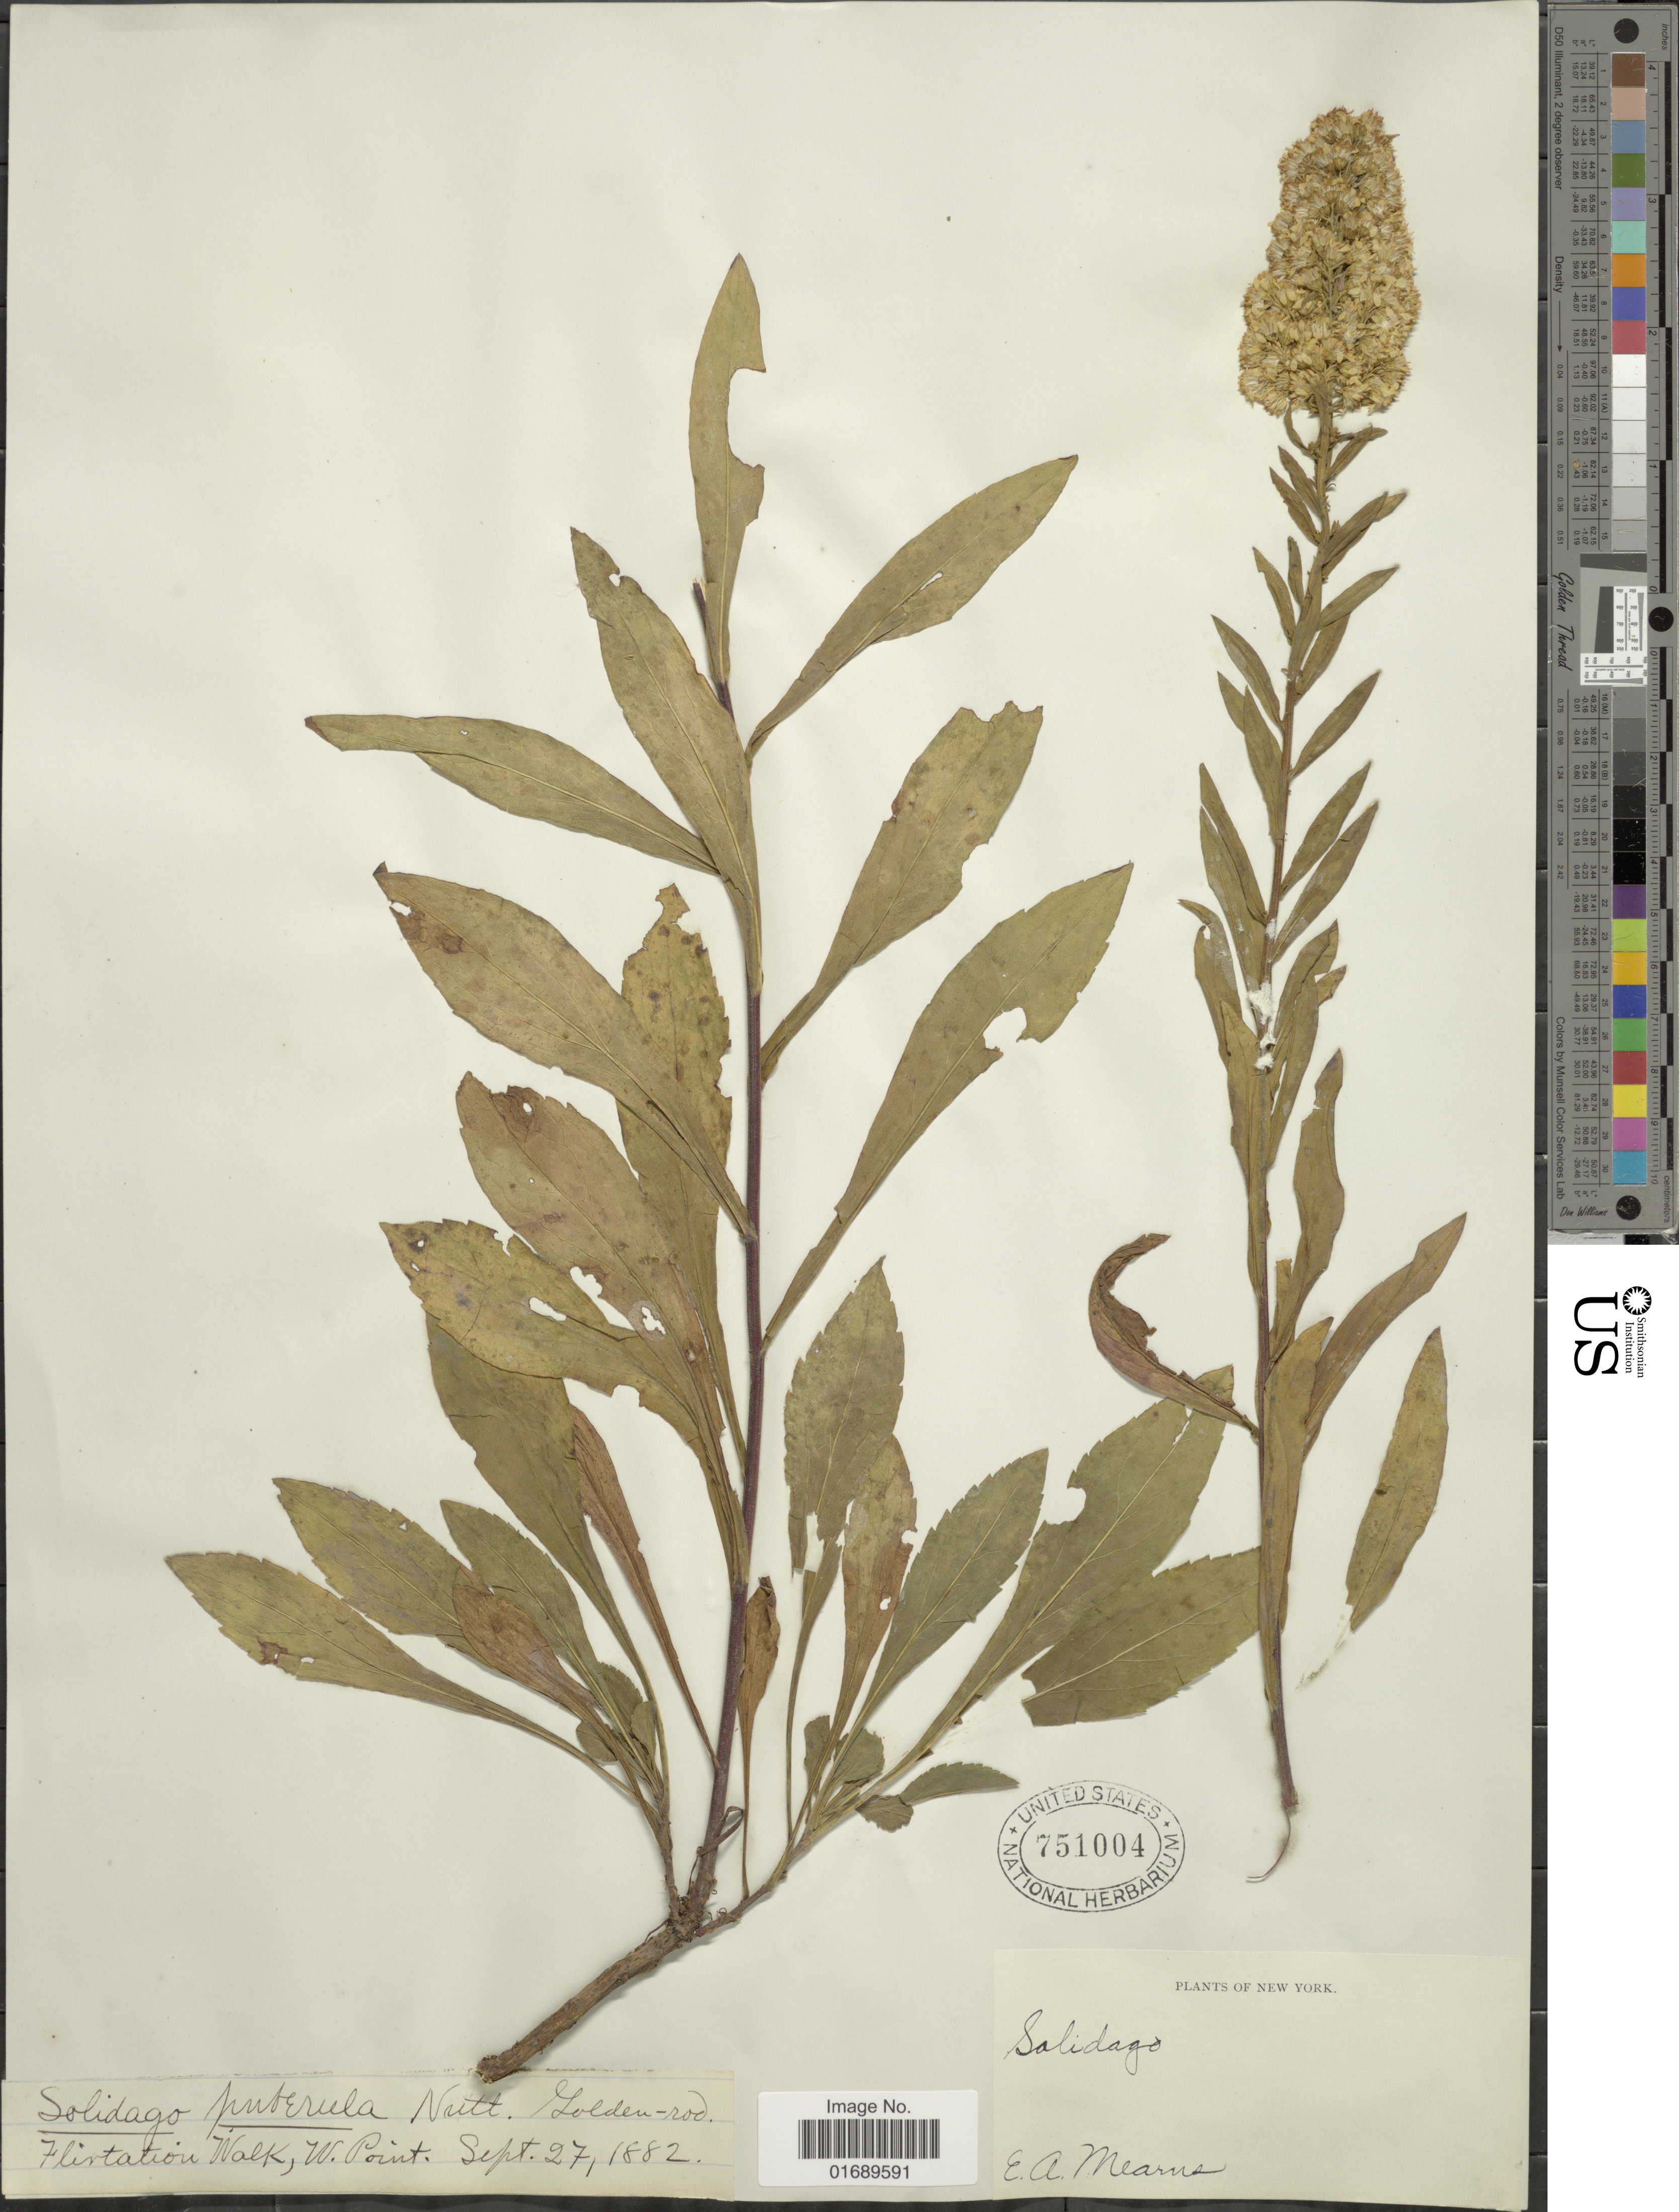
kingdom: Plantae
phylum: Tracheophyta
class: Magnoliopsida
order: Asterales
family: Asteraceae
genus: Solidago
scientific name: Solidago puberula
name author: Nutt.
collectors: E. A. Mearns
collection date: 1882-09-27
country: United States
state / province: New York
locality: Flistation Walk, W. Point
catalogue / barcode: US 751004